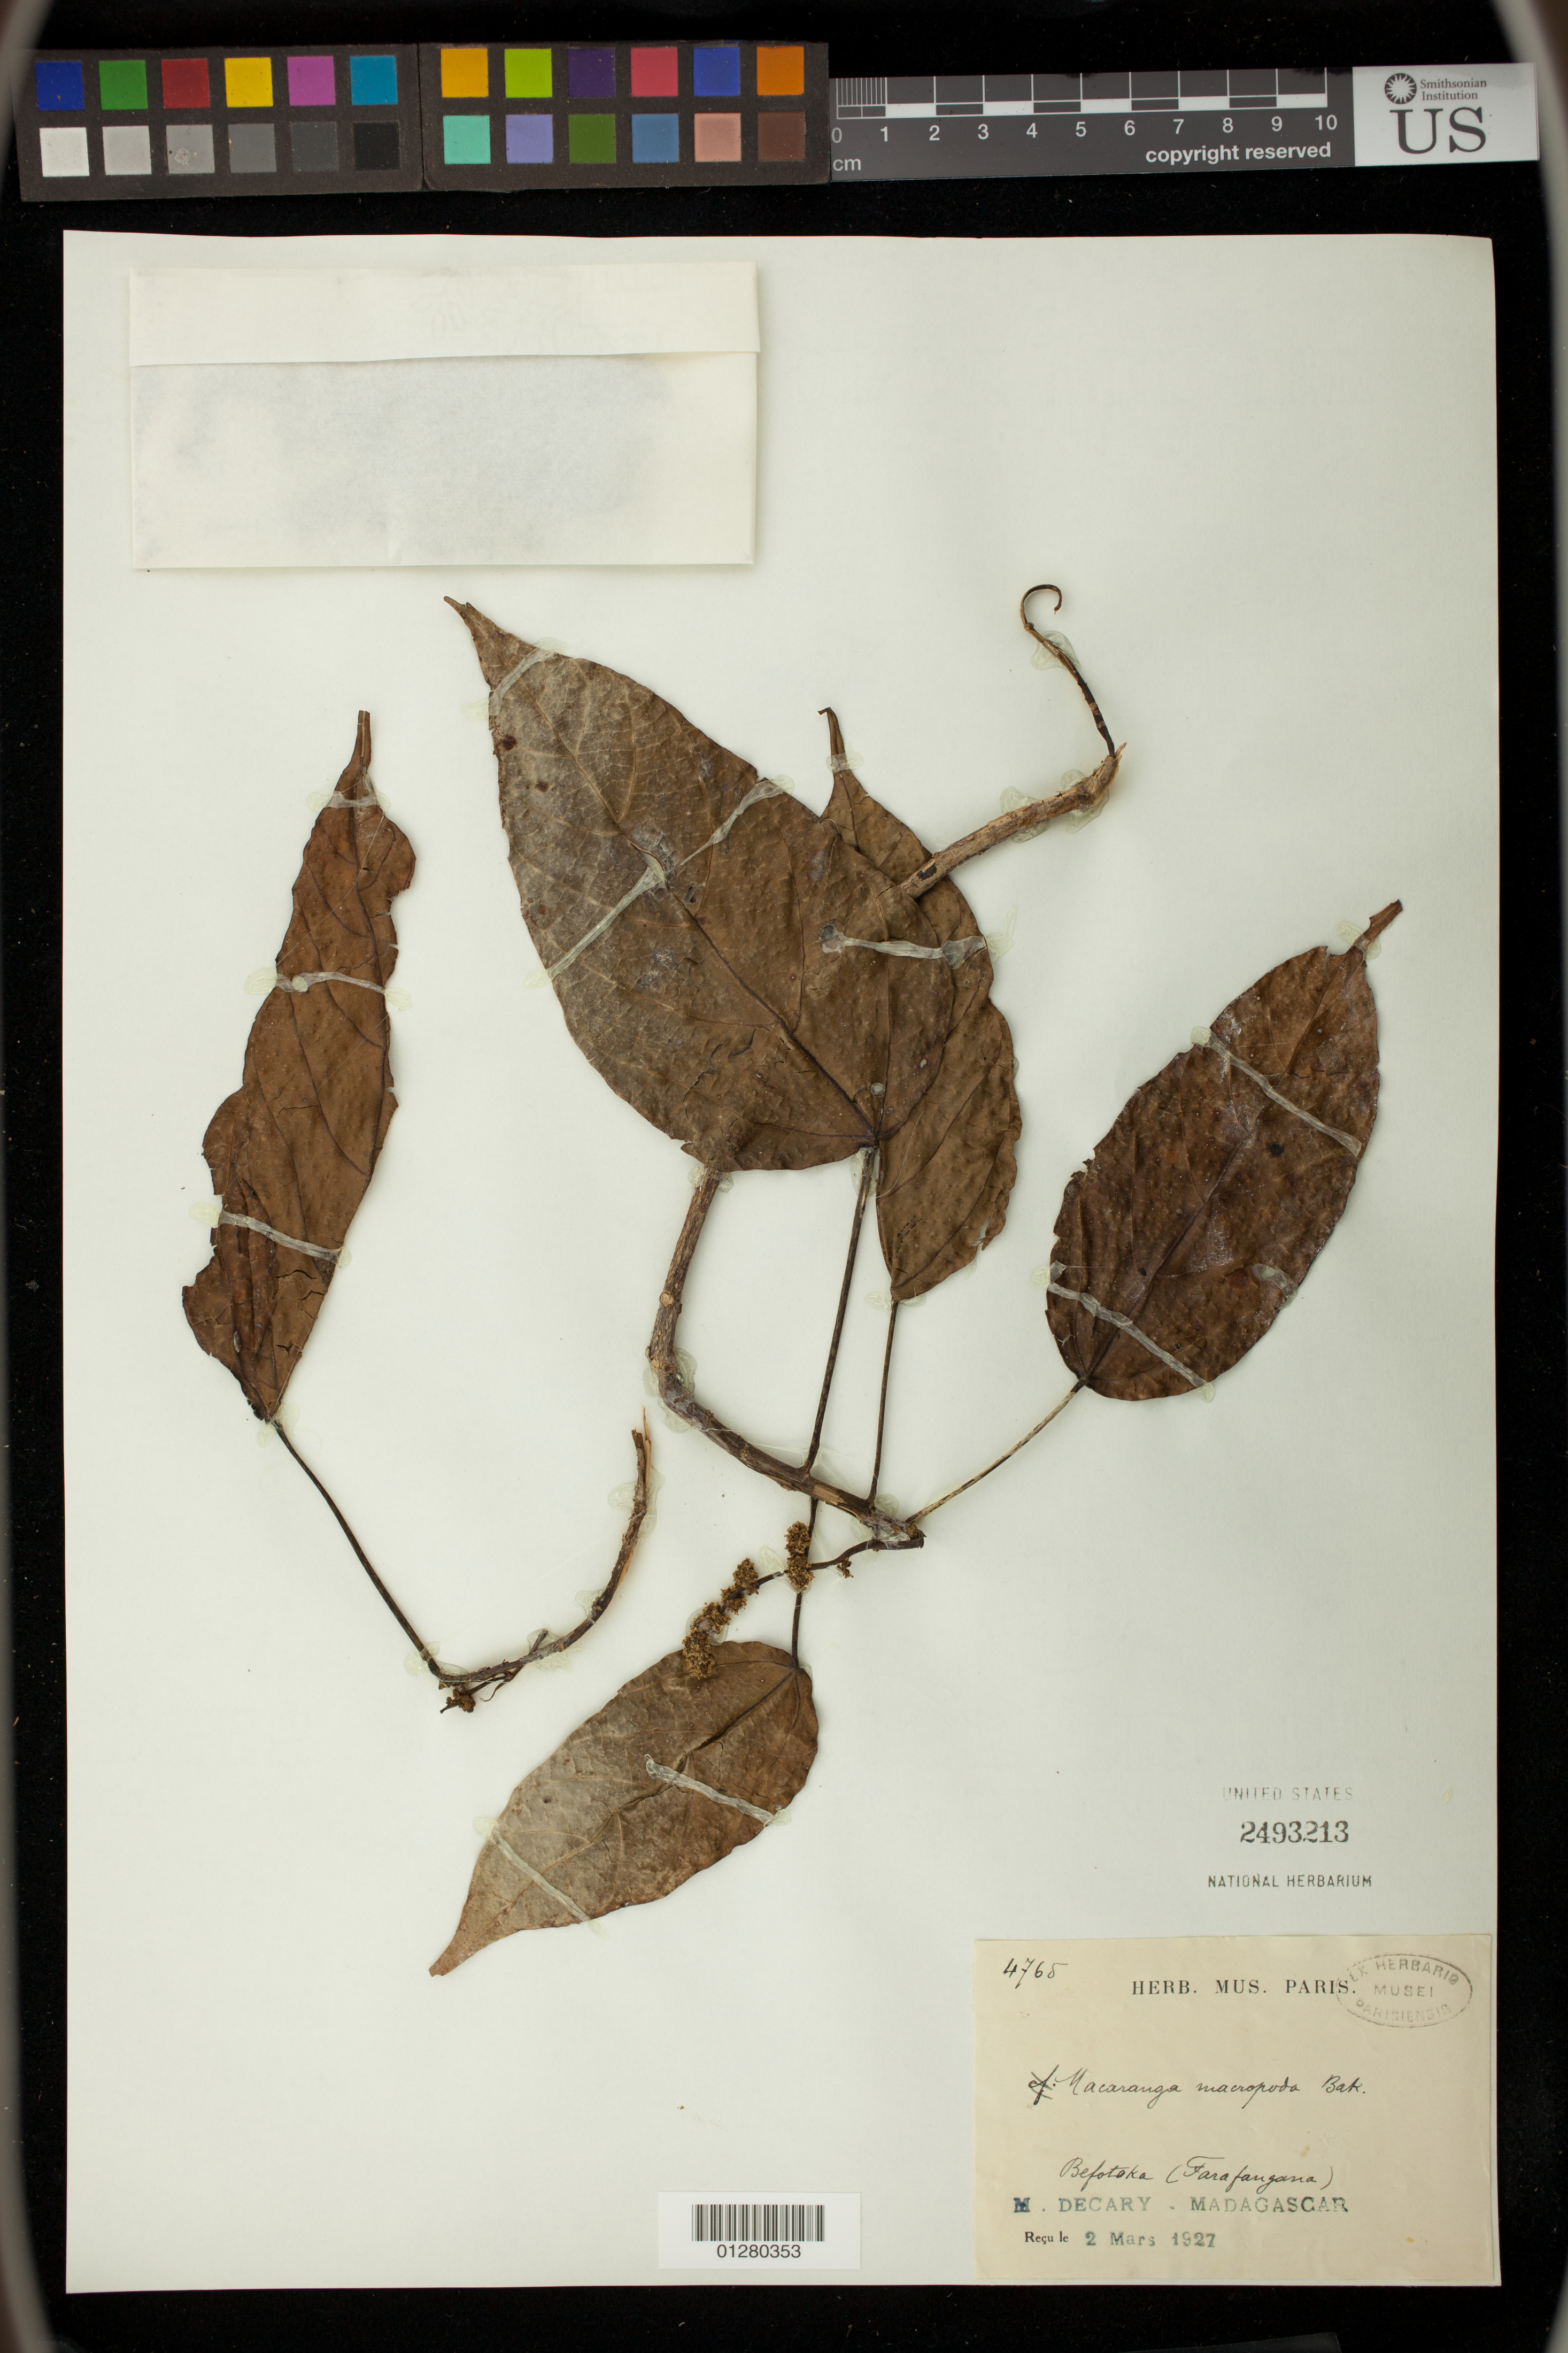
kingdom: Plantae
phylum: Tracheophyta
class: Magnoliopsida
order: Malpighiales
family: Euphorbiaceae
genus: Macaranga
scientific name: Macaranga macropoda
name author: Baker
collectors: M. Decary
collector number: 4768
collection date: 1927-03-02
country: Madagascar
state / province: Atsimo-Atsinanana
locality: Befotoka (Farafangana)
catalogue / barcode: US 2493213